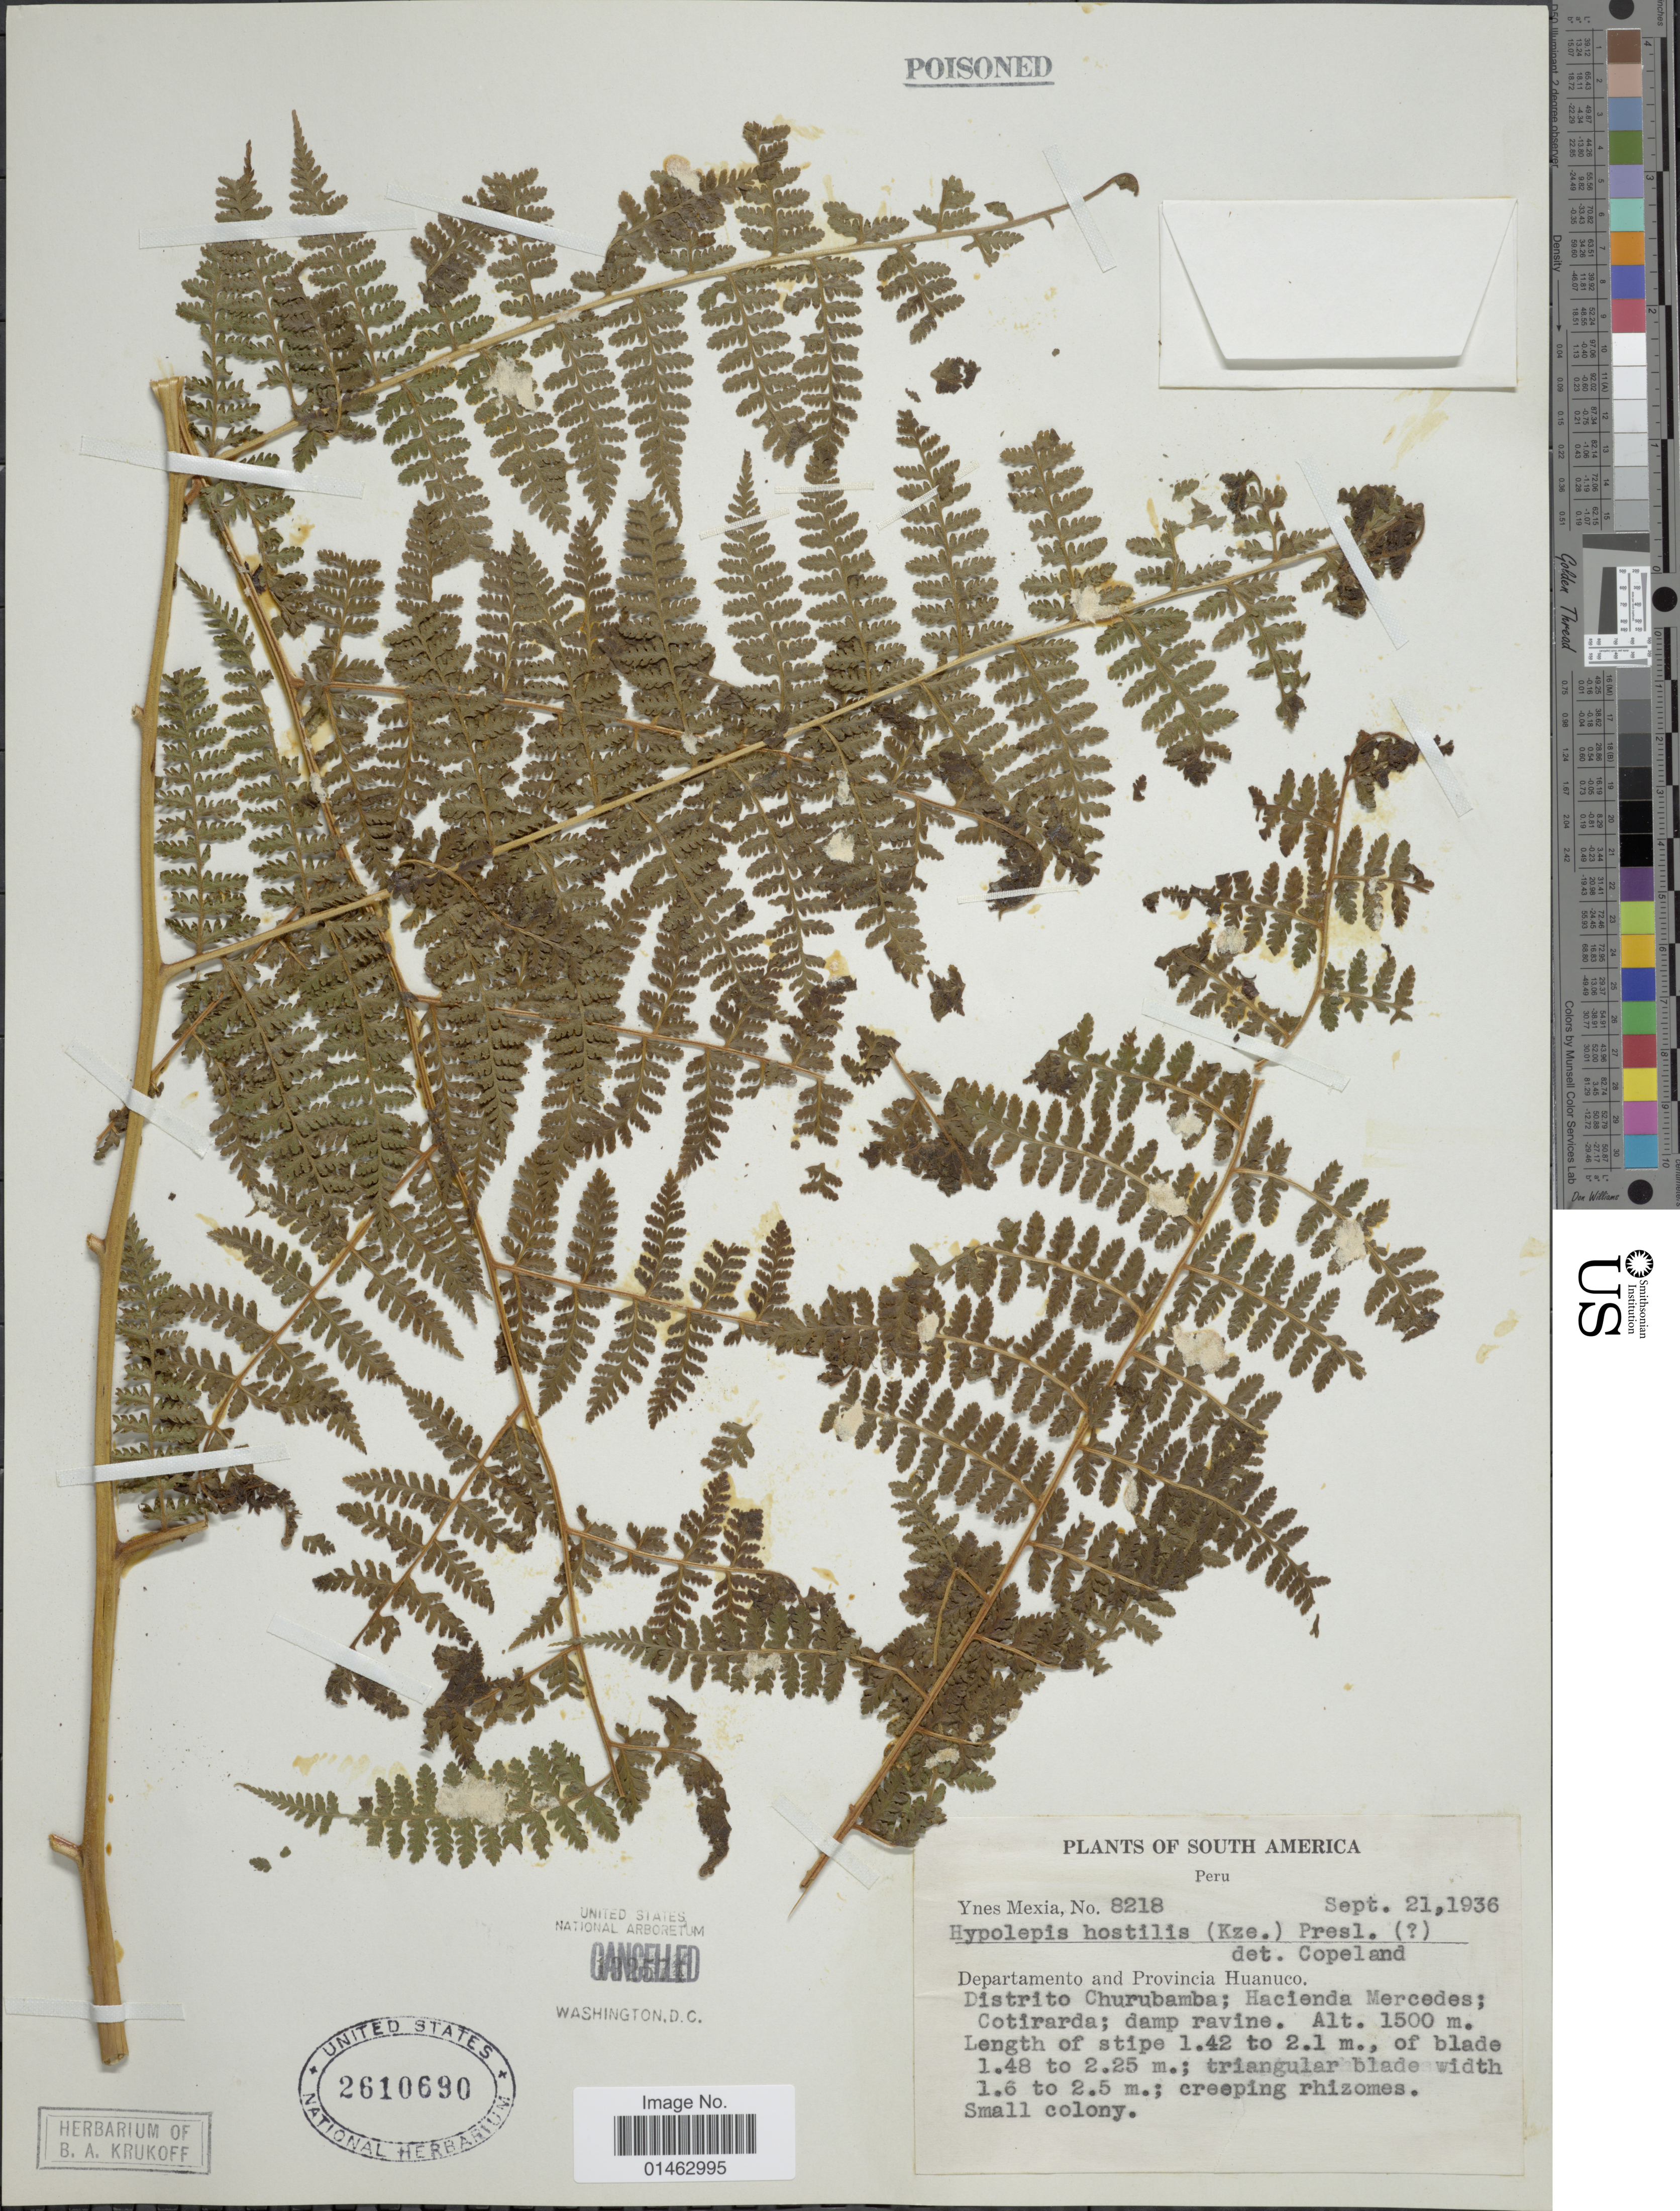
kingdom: Plantae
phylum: Tracheophyta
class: Polypodiopsida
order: Polypodiales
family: Dennstaedtiaceae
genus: Hypolepis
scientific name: Hypolepis hostilis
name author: (Kunze) C. Presl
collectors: Y. Mexia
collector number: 8218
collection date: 1936-09-21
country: Peru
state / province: Huánuco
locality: Departamento Huanuco. Distrito Churubamba; Hacienda Mercedes; Cotirarda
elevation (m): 1500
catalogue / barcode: US 2610690